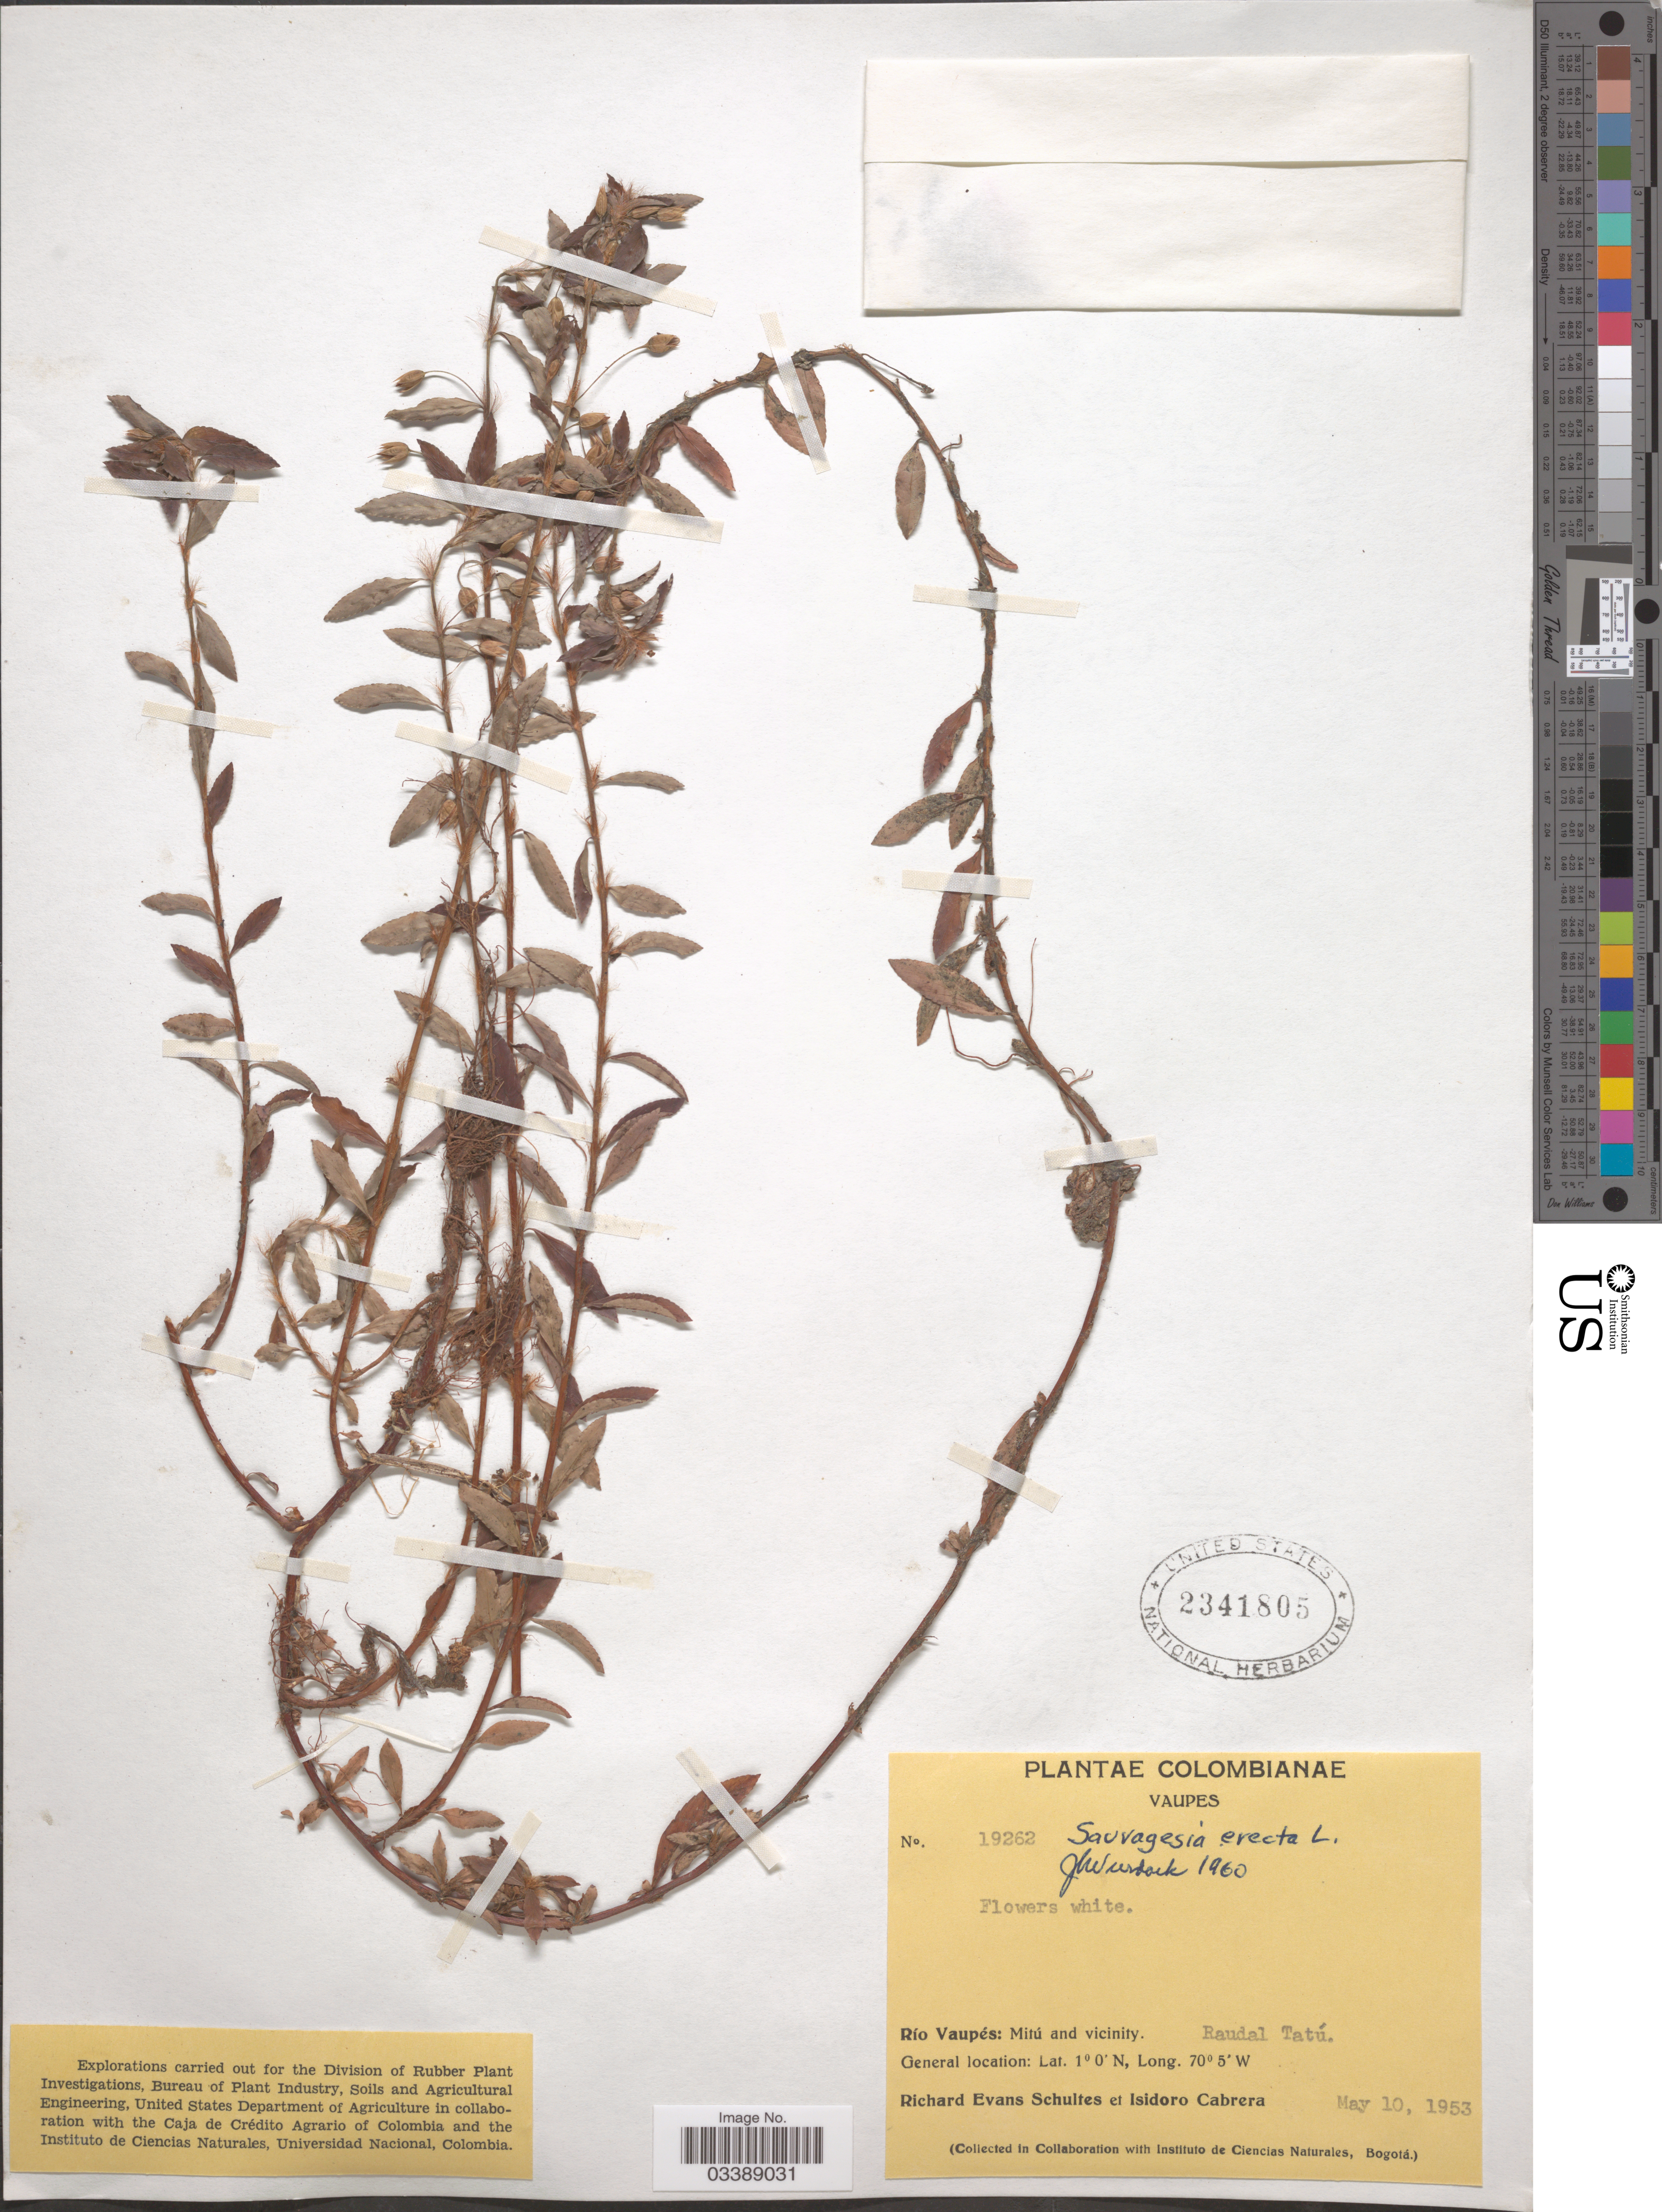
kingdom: Plantae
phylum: Tracheophyta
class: Magnoliopsida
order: Malpighiales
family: Ochnaceae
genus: Sauvagesia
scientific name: Sauvagesia erecta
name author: L.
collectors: R. E. Schultes & I. Cabrera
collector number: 19262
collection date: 1953-05-10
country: Colombia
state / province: Vaupés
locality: Río Vaupés: Mitú and vicinity. Raudal Tatú.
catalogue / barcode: US 2341805